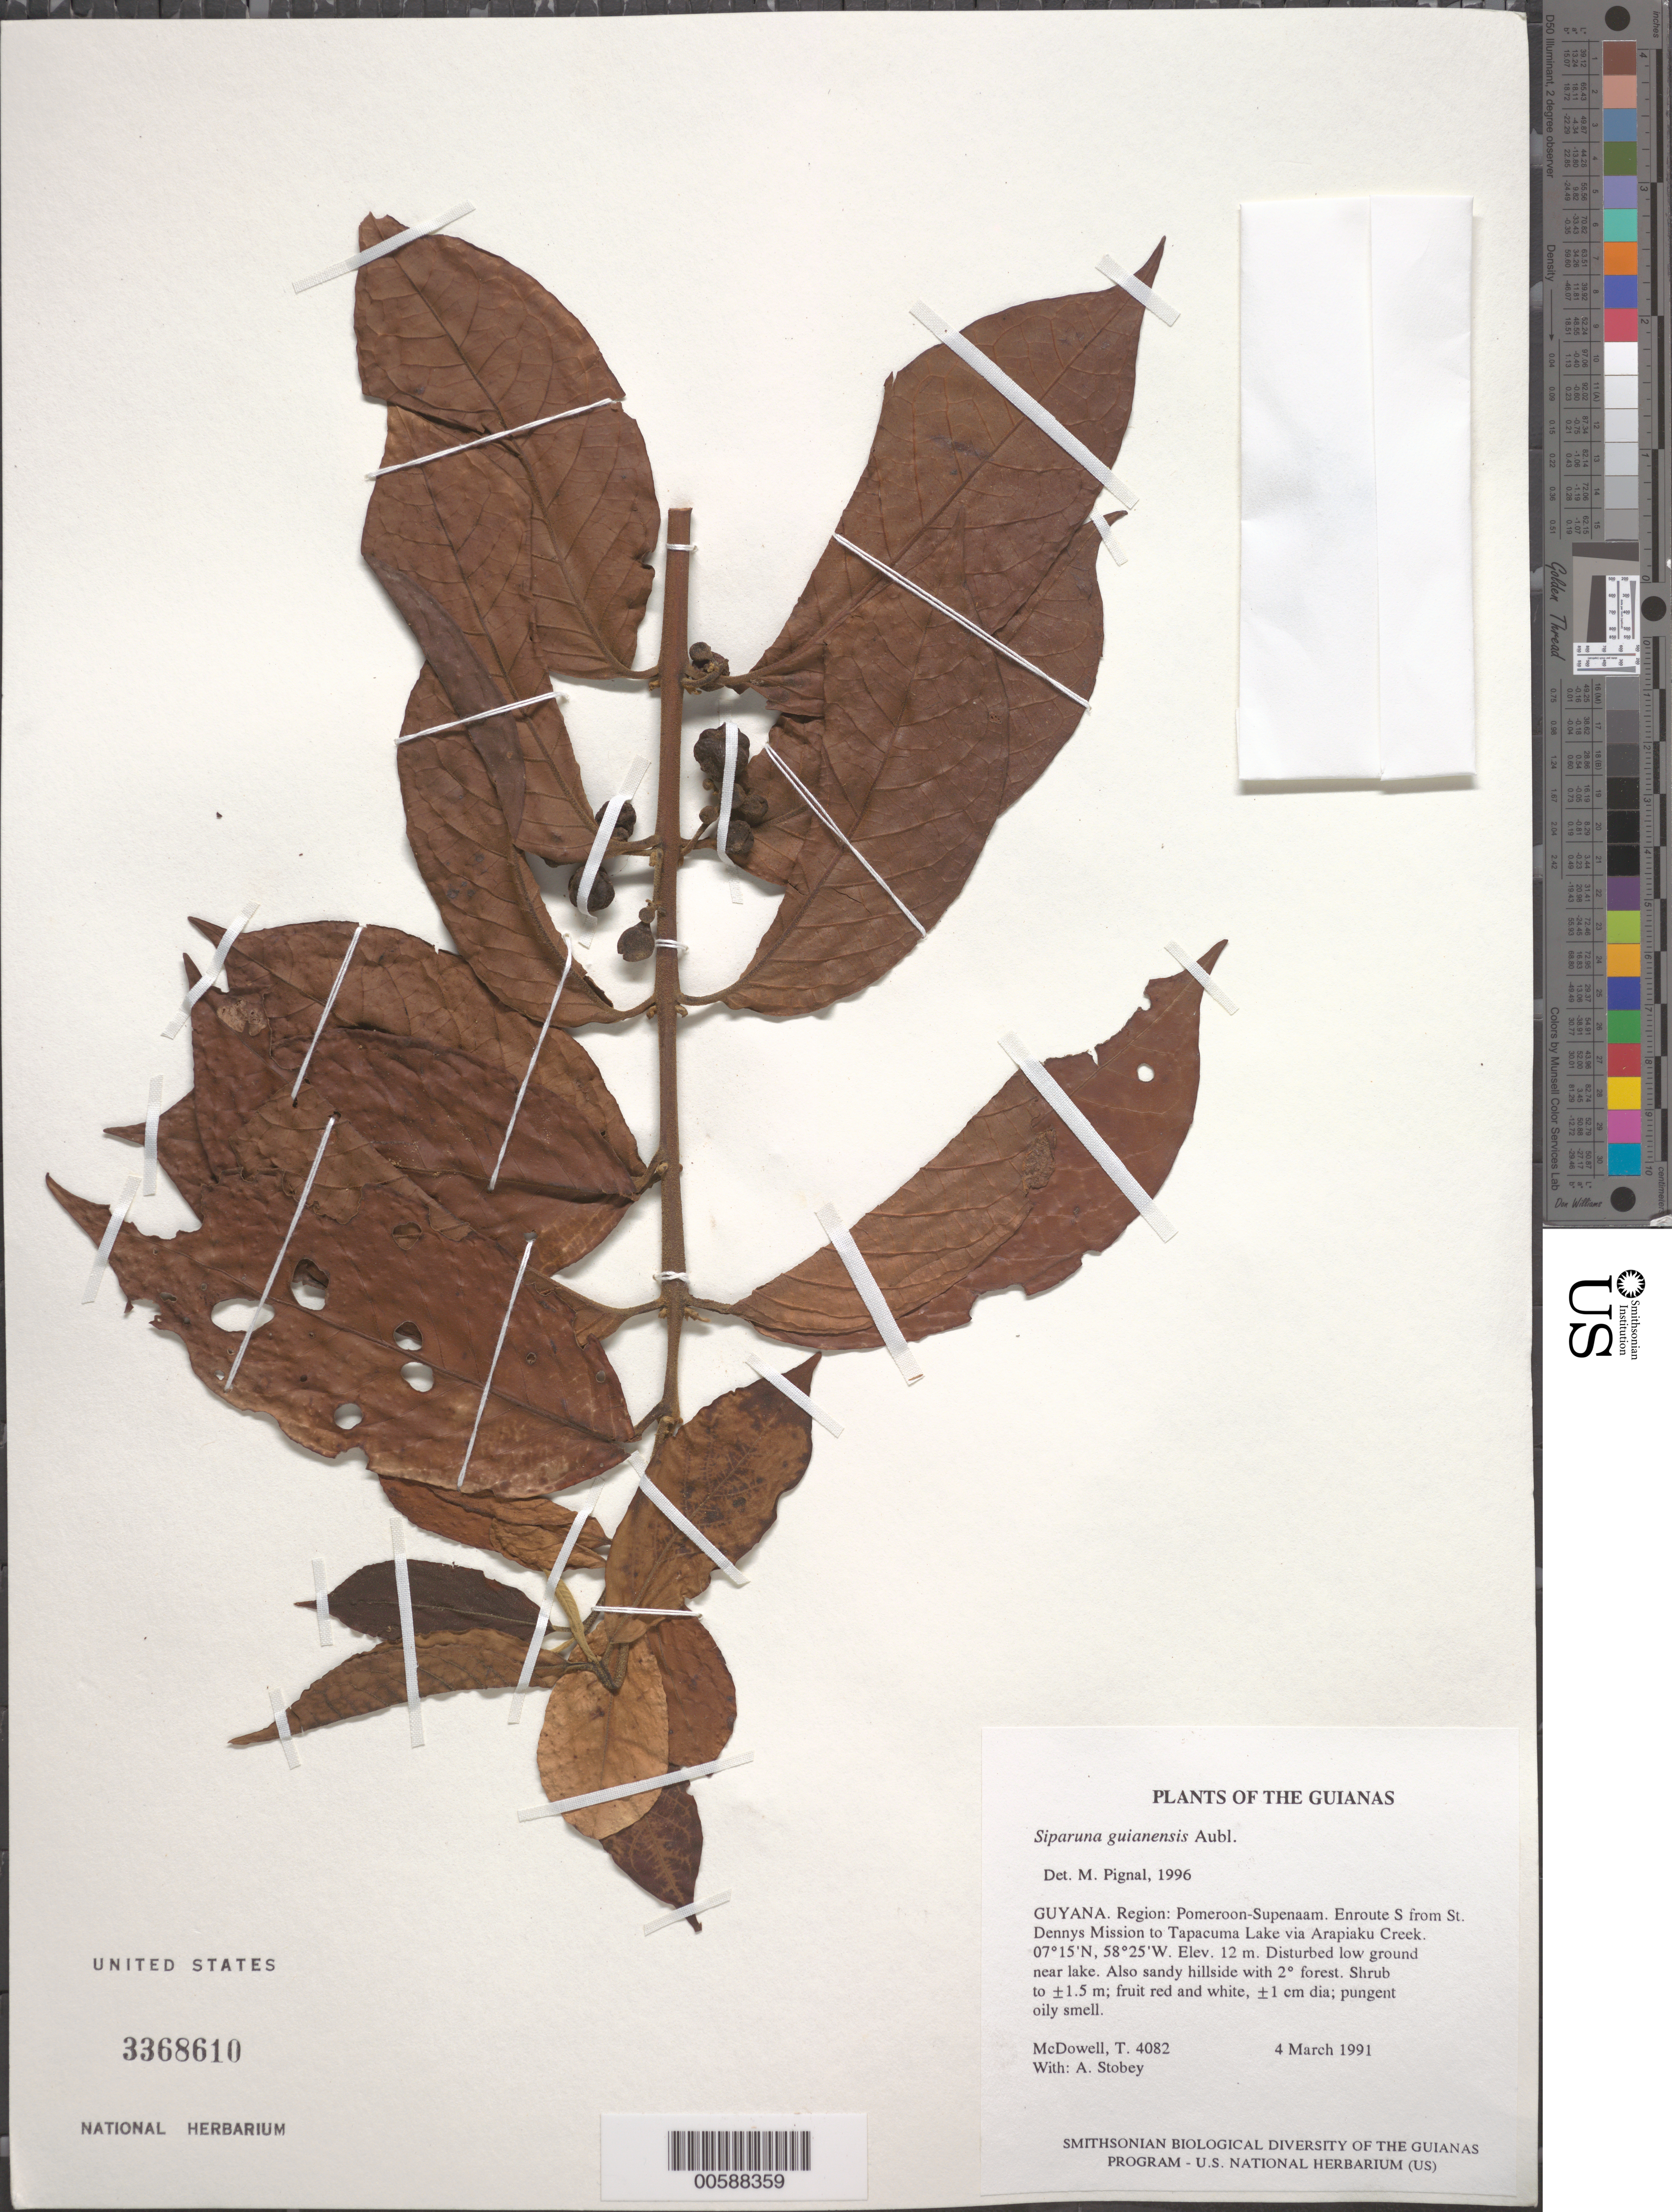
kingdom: Plantae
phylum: Tracheophyta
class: Magnoliopsida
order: Laurales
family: Siparunaceae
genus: Siparuna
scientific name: Siparuna guianensis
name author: Aubl.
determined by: Pignal, M.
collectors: T. McDowell, D. Gopaul, C. N. Horn & J. H. Wiersema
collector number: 4082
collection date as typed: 4 March 1991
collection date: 1991-03-04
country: Guyana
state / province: Pomeroon-Supenaam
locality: Enroute S from St. Dennys Mission to Tapacuma Lake via Arapiaku Creek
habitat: Disturbed low ground near lake. Also sandy hillside with secondary forest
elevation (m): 12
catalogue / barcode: US 3368610